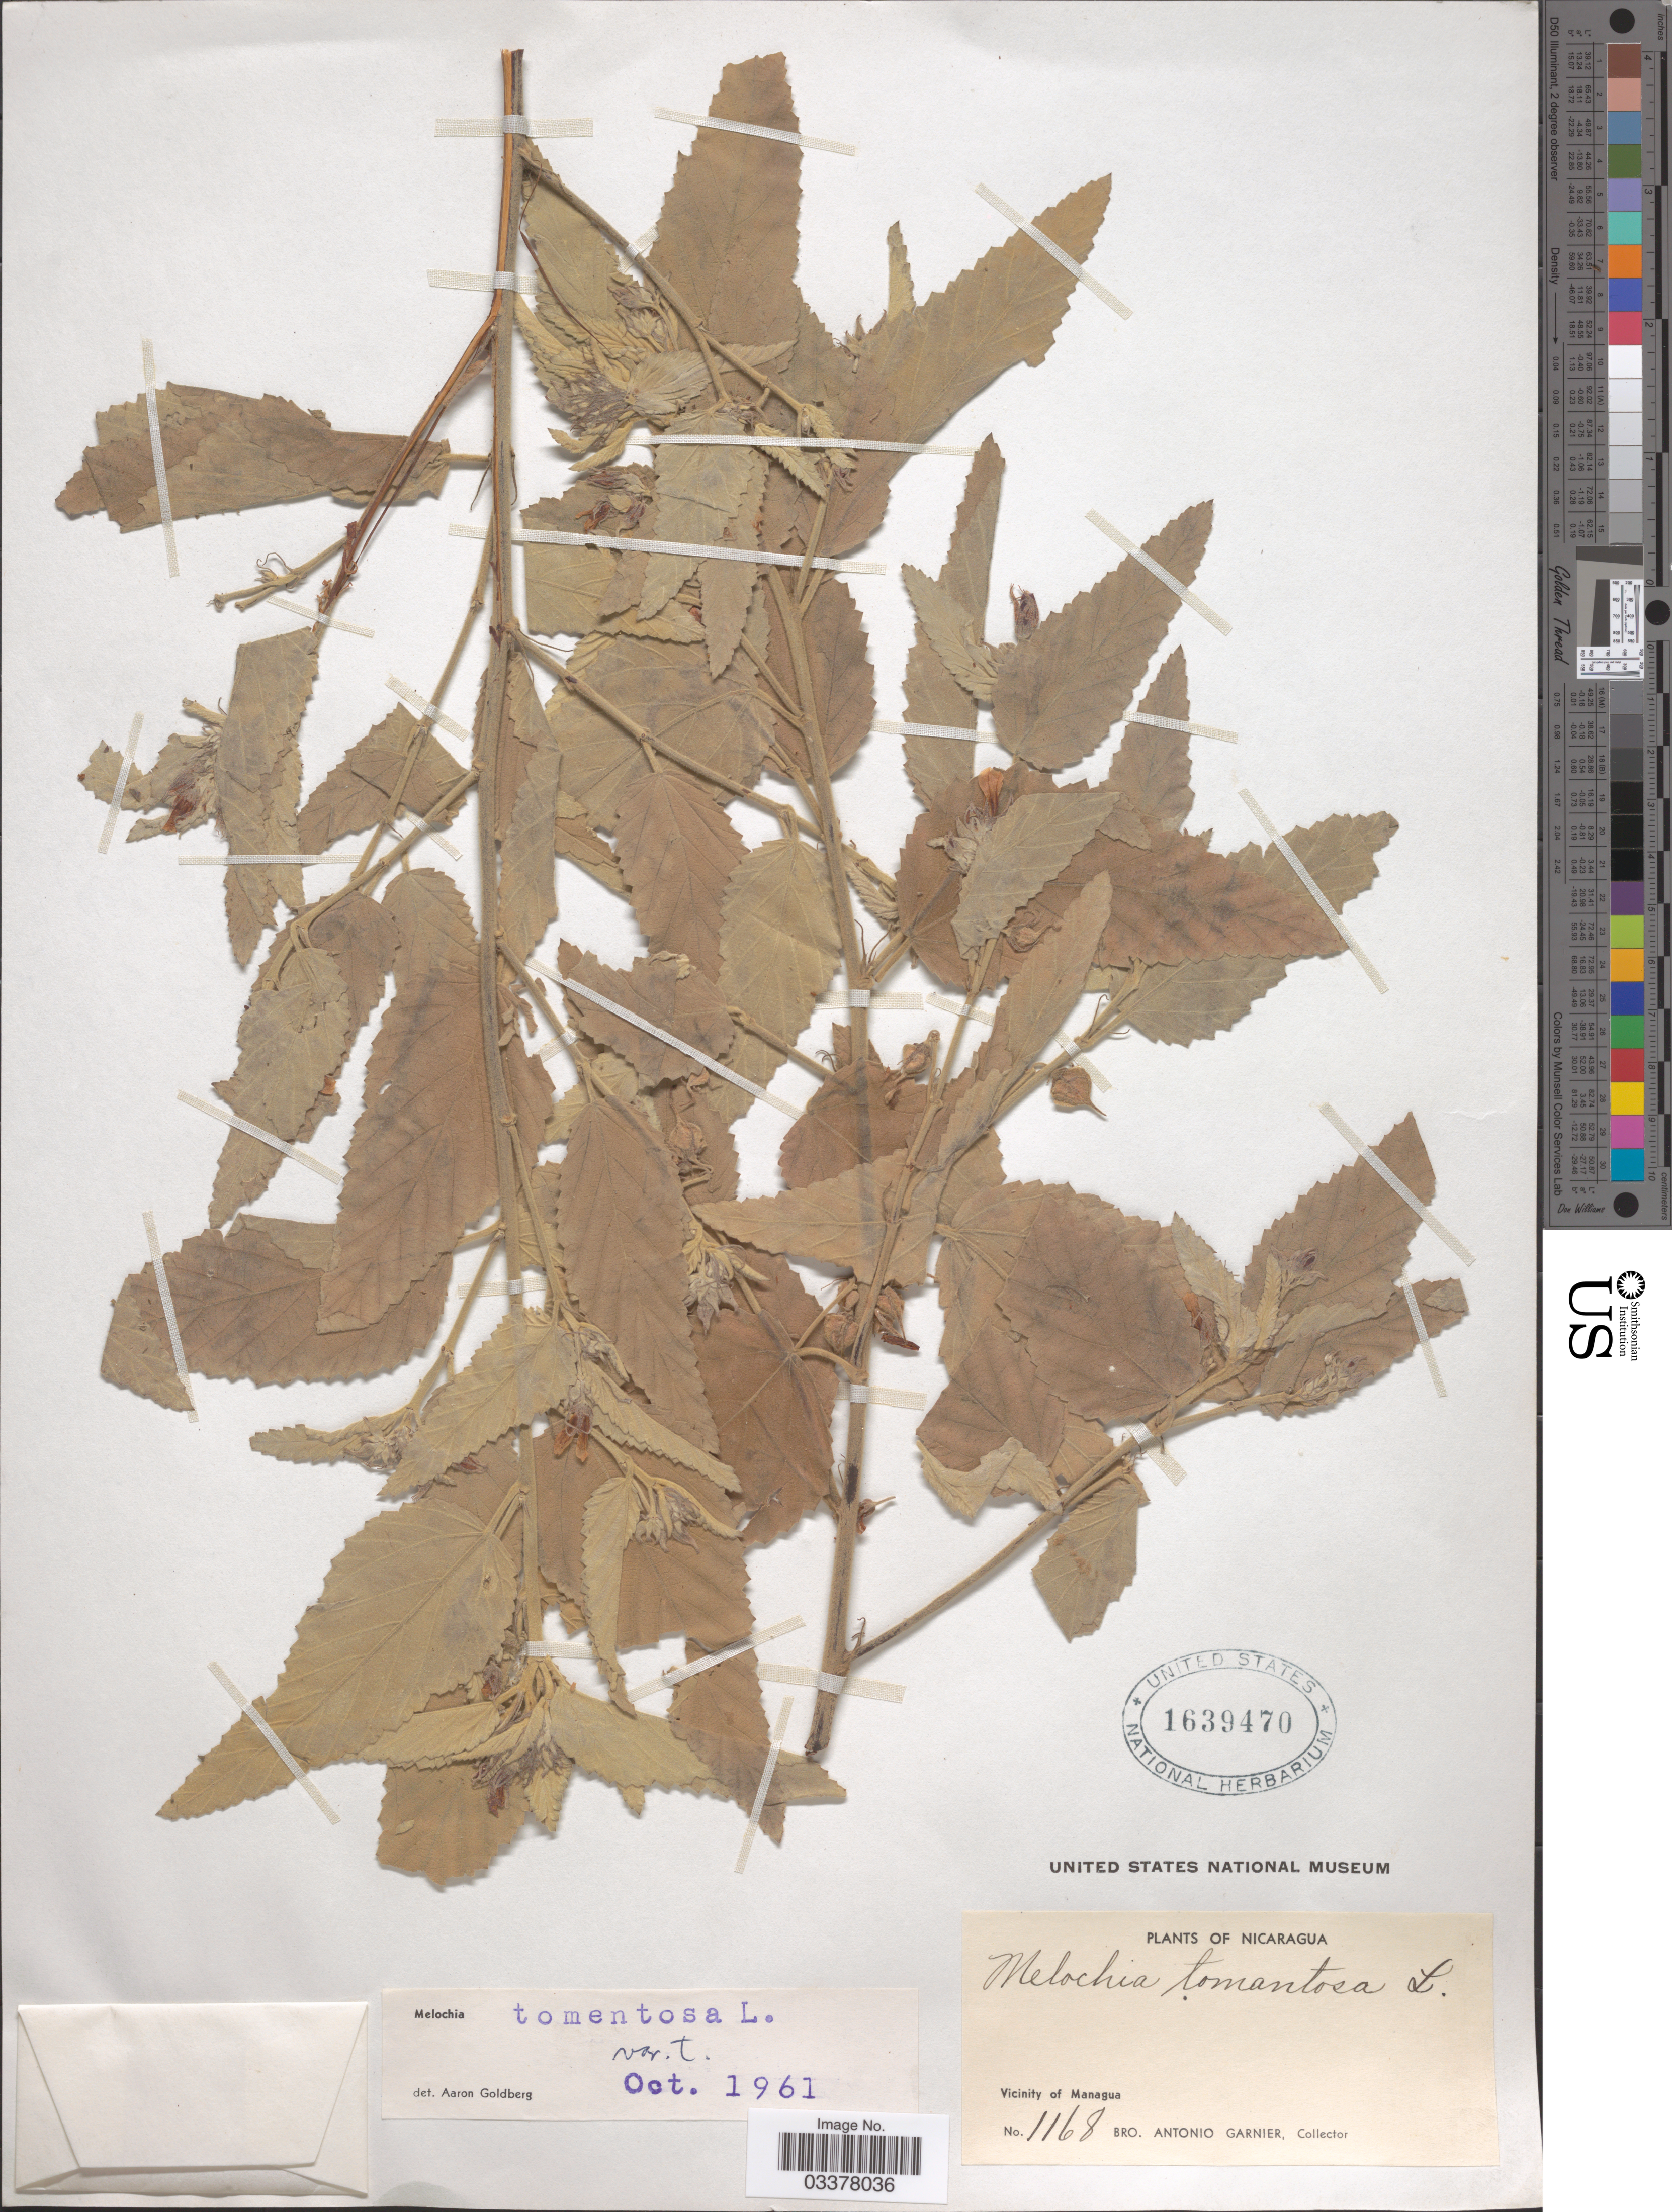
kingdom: Plantae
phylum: Tracheophyta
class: Magnoliopsida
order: Malvales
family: Malvaceae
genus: Melochia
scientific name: Melochia tomentosa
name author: L.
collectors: Bro. A. Garnier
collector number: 1168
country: Nicaragua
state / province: Managua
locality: Vicinity of Managua.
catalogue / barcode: US 1639470